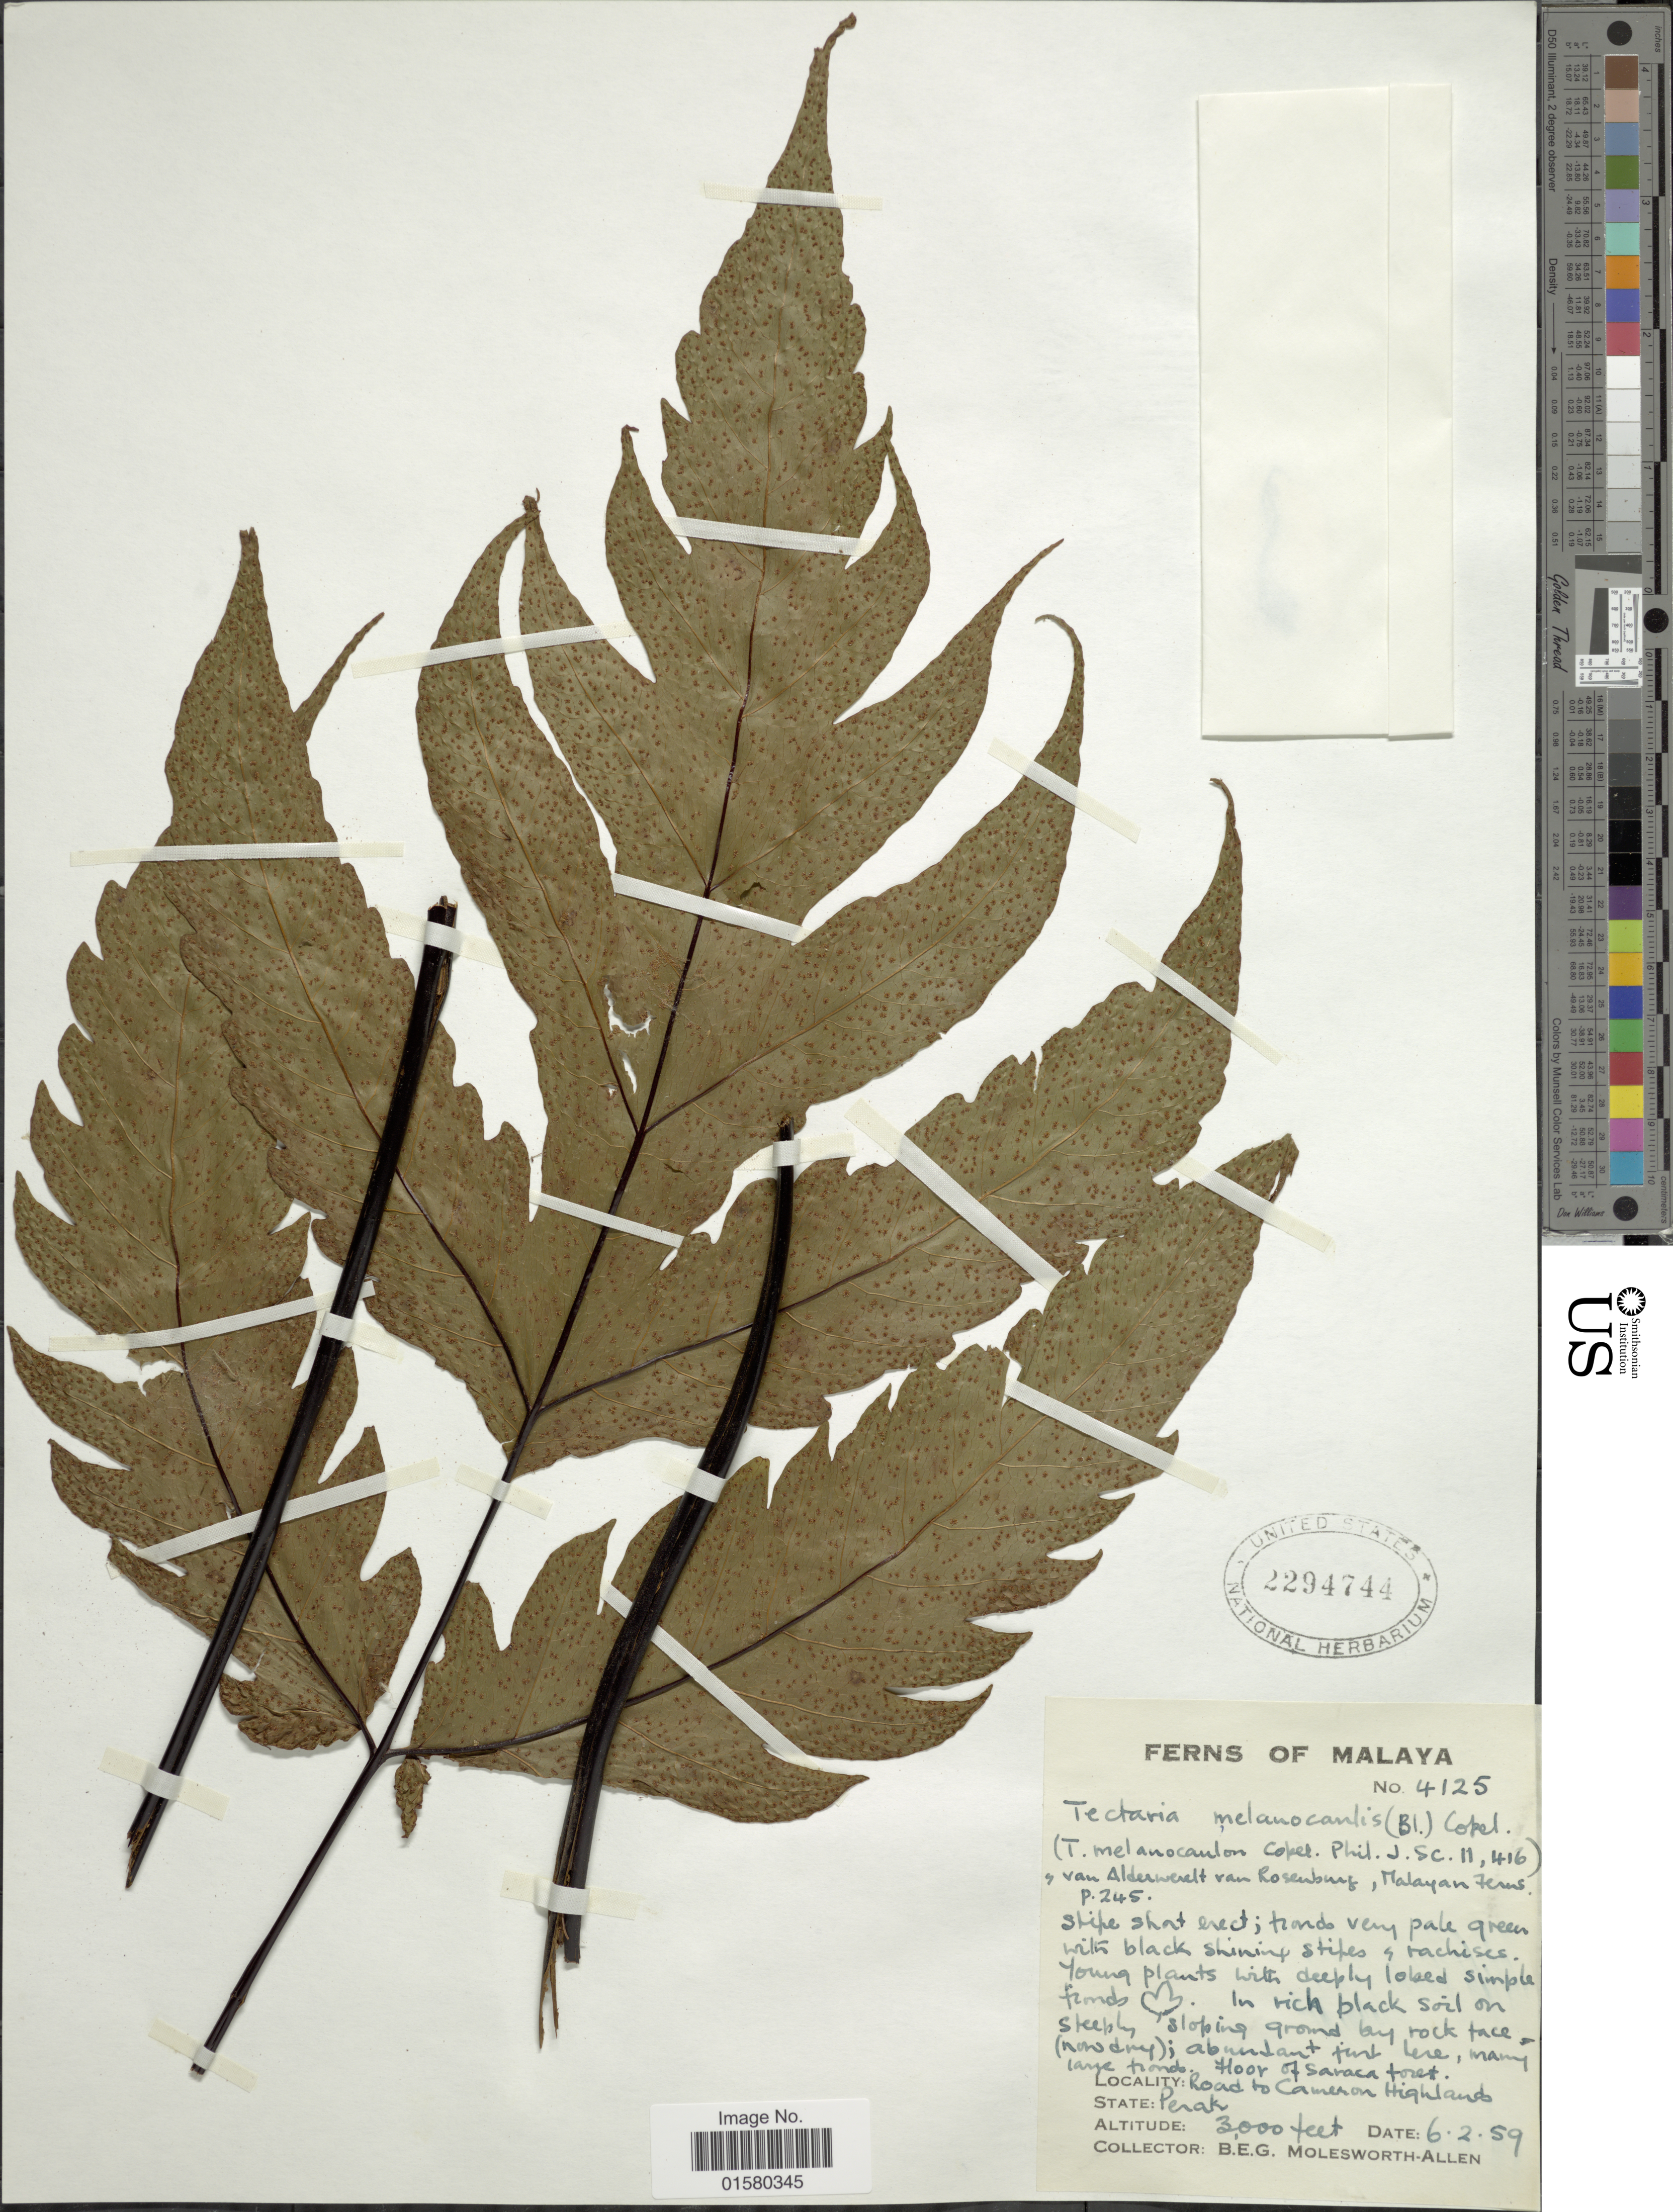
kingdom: Plantae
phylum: Tracheophyta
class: Polypodiopsida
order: Polypodiales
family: Tectariaceae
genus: Tectaria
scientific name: Tectaria melanocaulos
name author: (Bedd.) Copel.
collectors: B. E. G. Molesworth-Allen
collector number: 4125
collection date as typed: Transcribed d/m/y: 6/2/59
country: Malaysia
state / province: Perak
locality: Malaya, Floor of Saraca forest, road to Cameron Highlands, State Perak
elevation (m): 914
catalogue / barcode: US 2294744